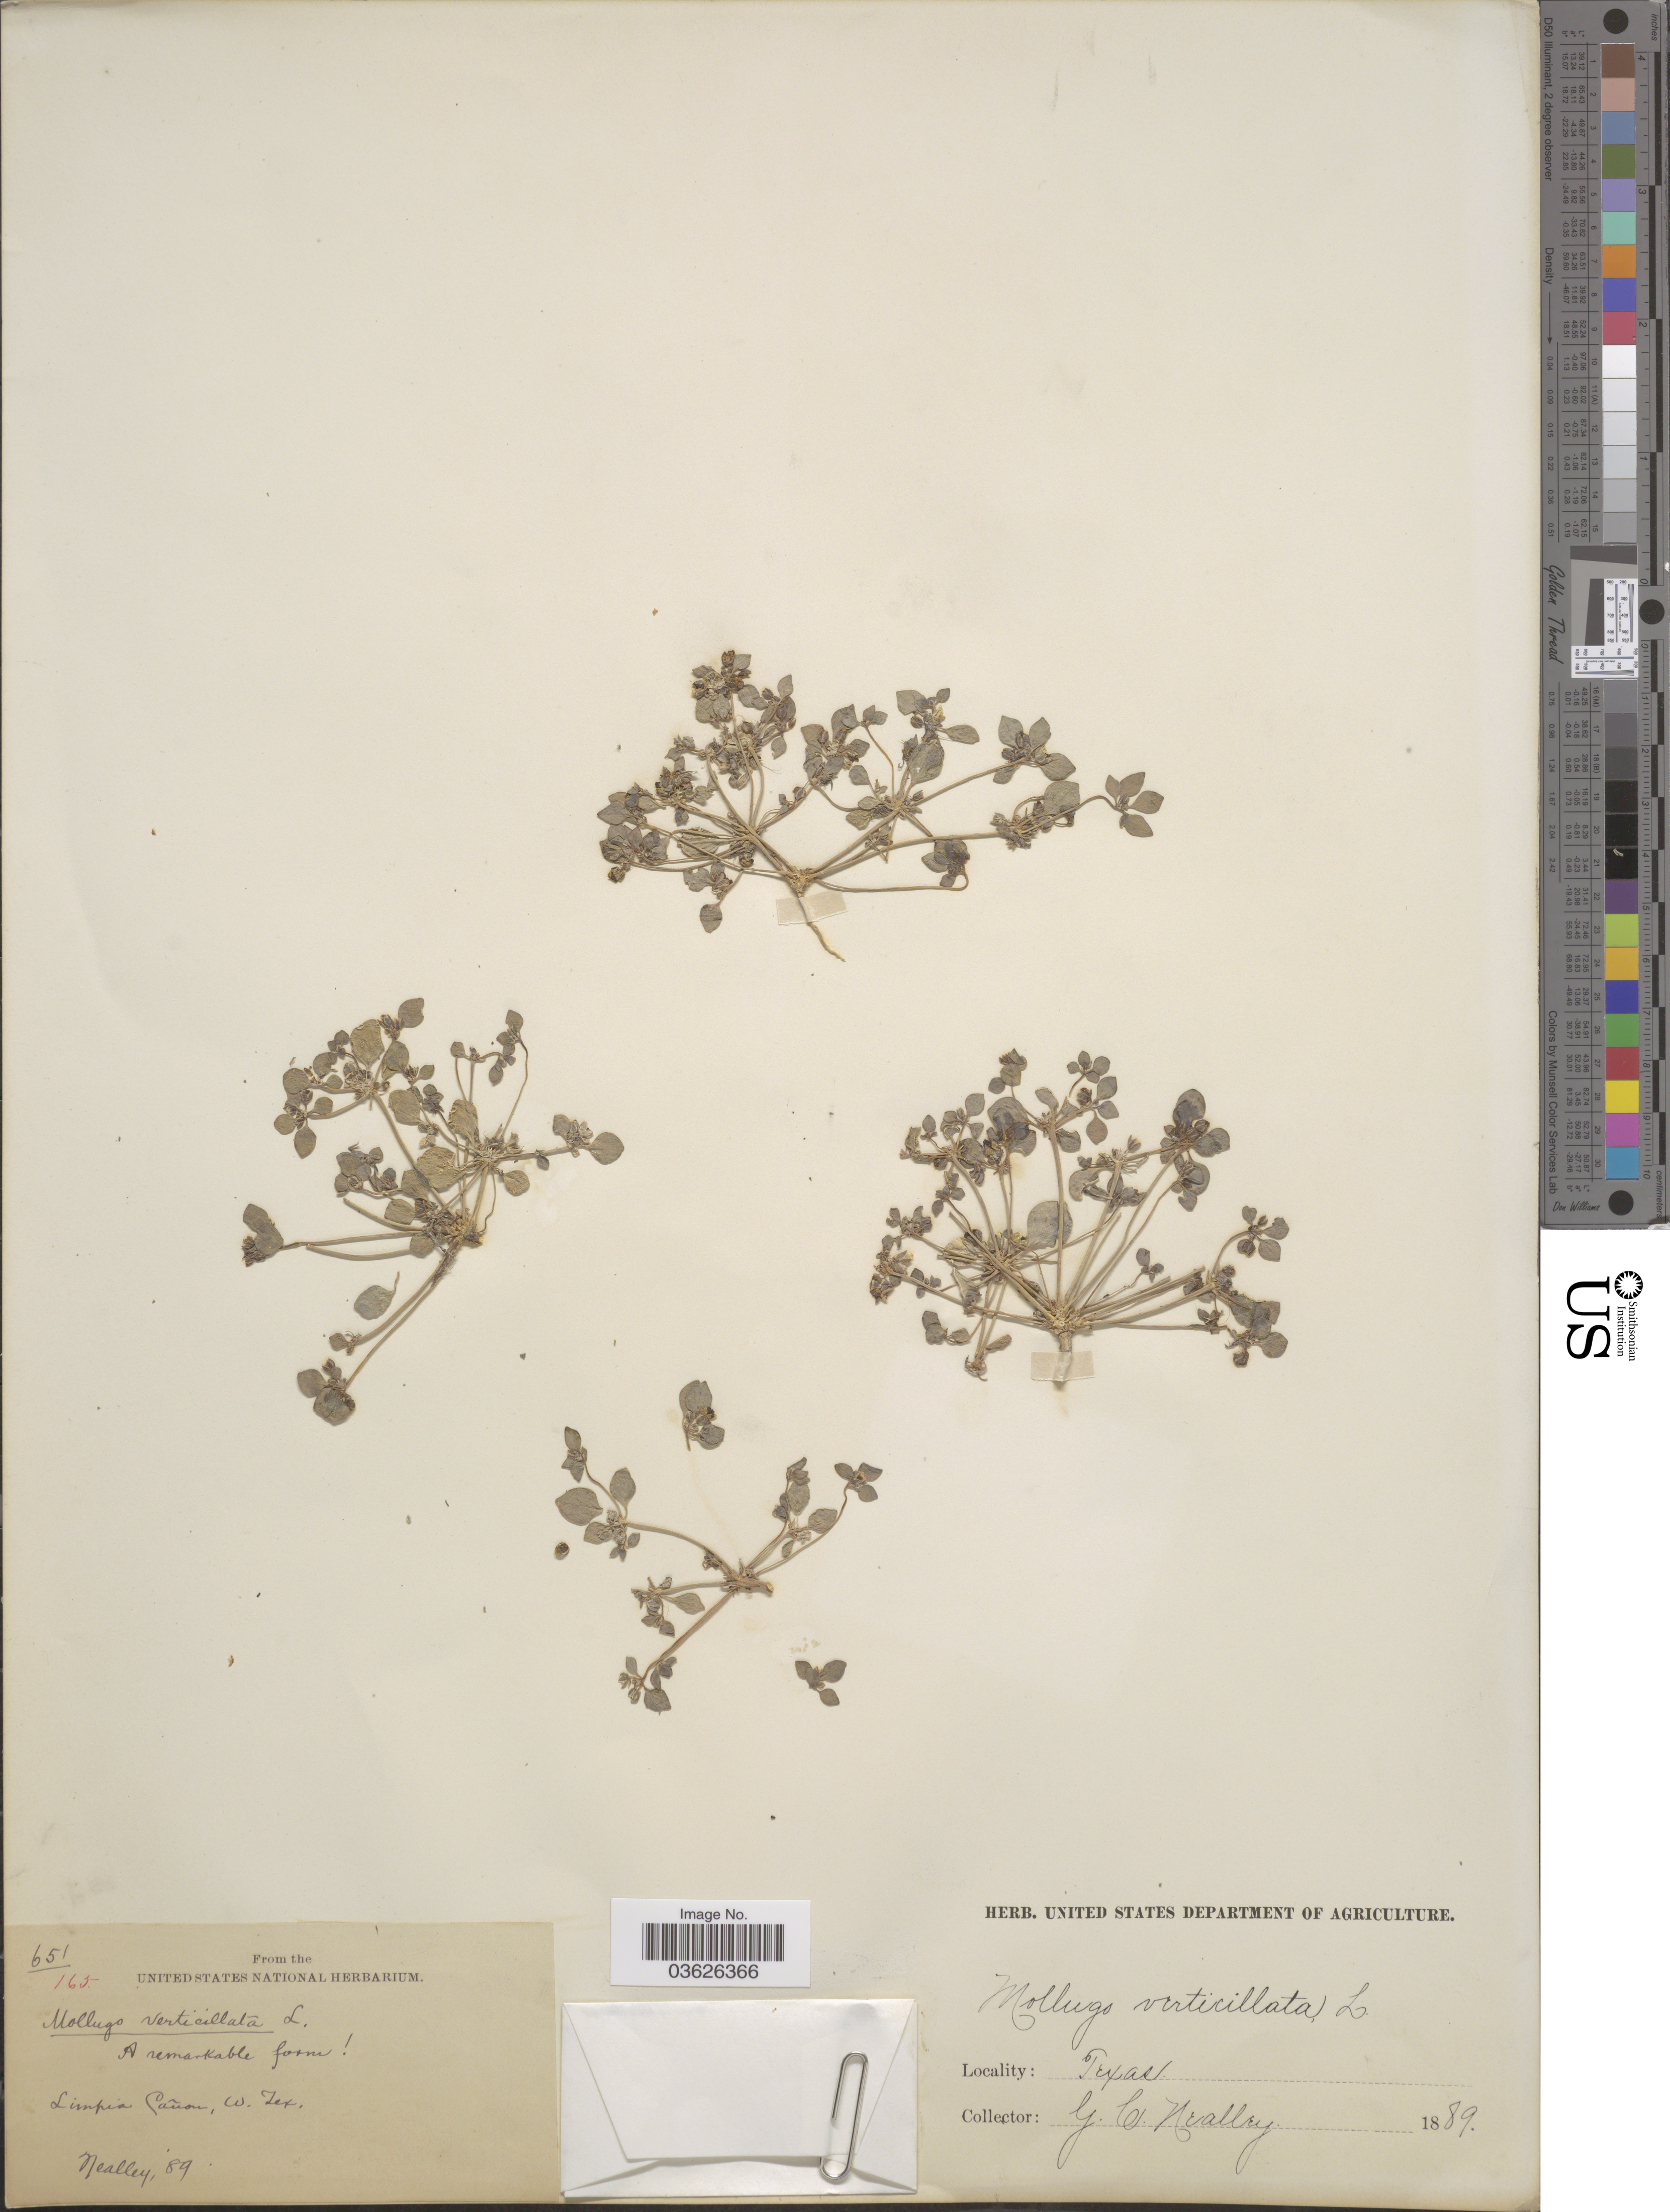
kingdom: Plantae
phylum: Tracheophyta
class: Magnoliopsida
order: Caryophyllales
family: Caryophyllaceae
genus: Drymaria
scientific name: Drymaria pachyphylla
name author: Wooton & Standl.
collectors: G. Neally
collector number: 651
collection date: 1889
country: United States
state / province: Texas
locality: Limpia Cañon, W. Tex.